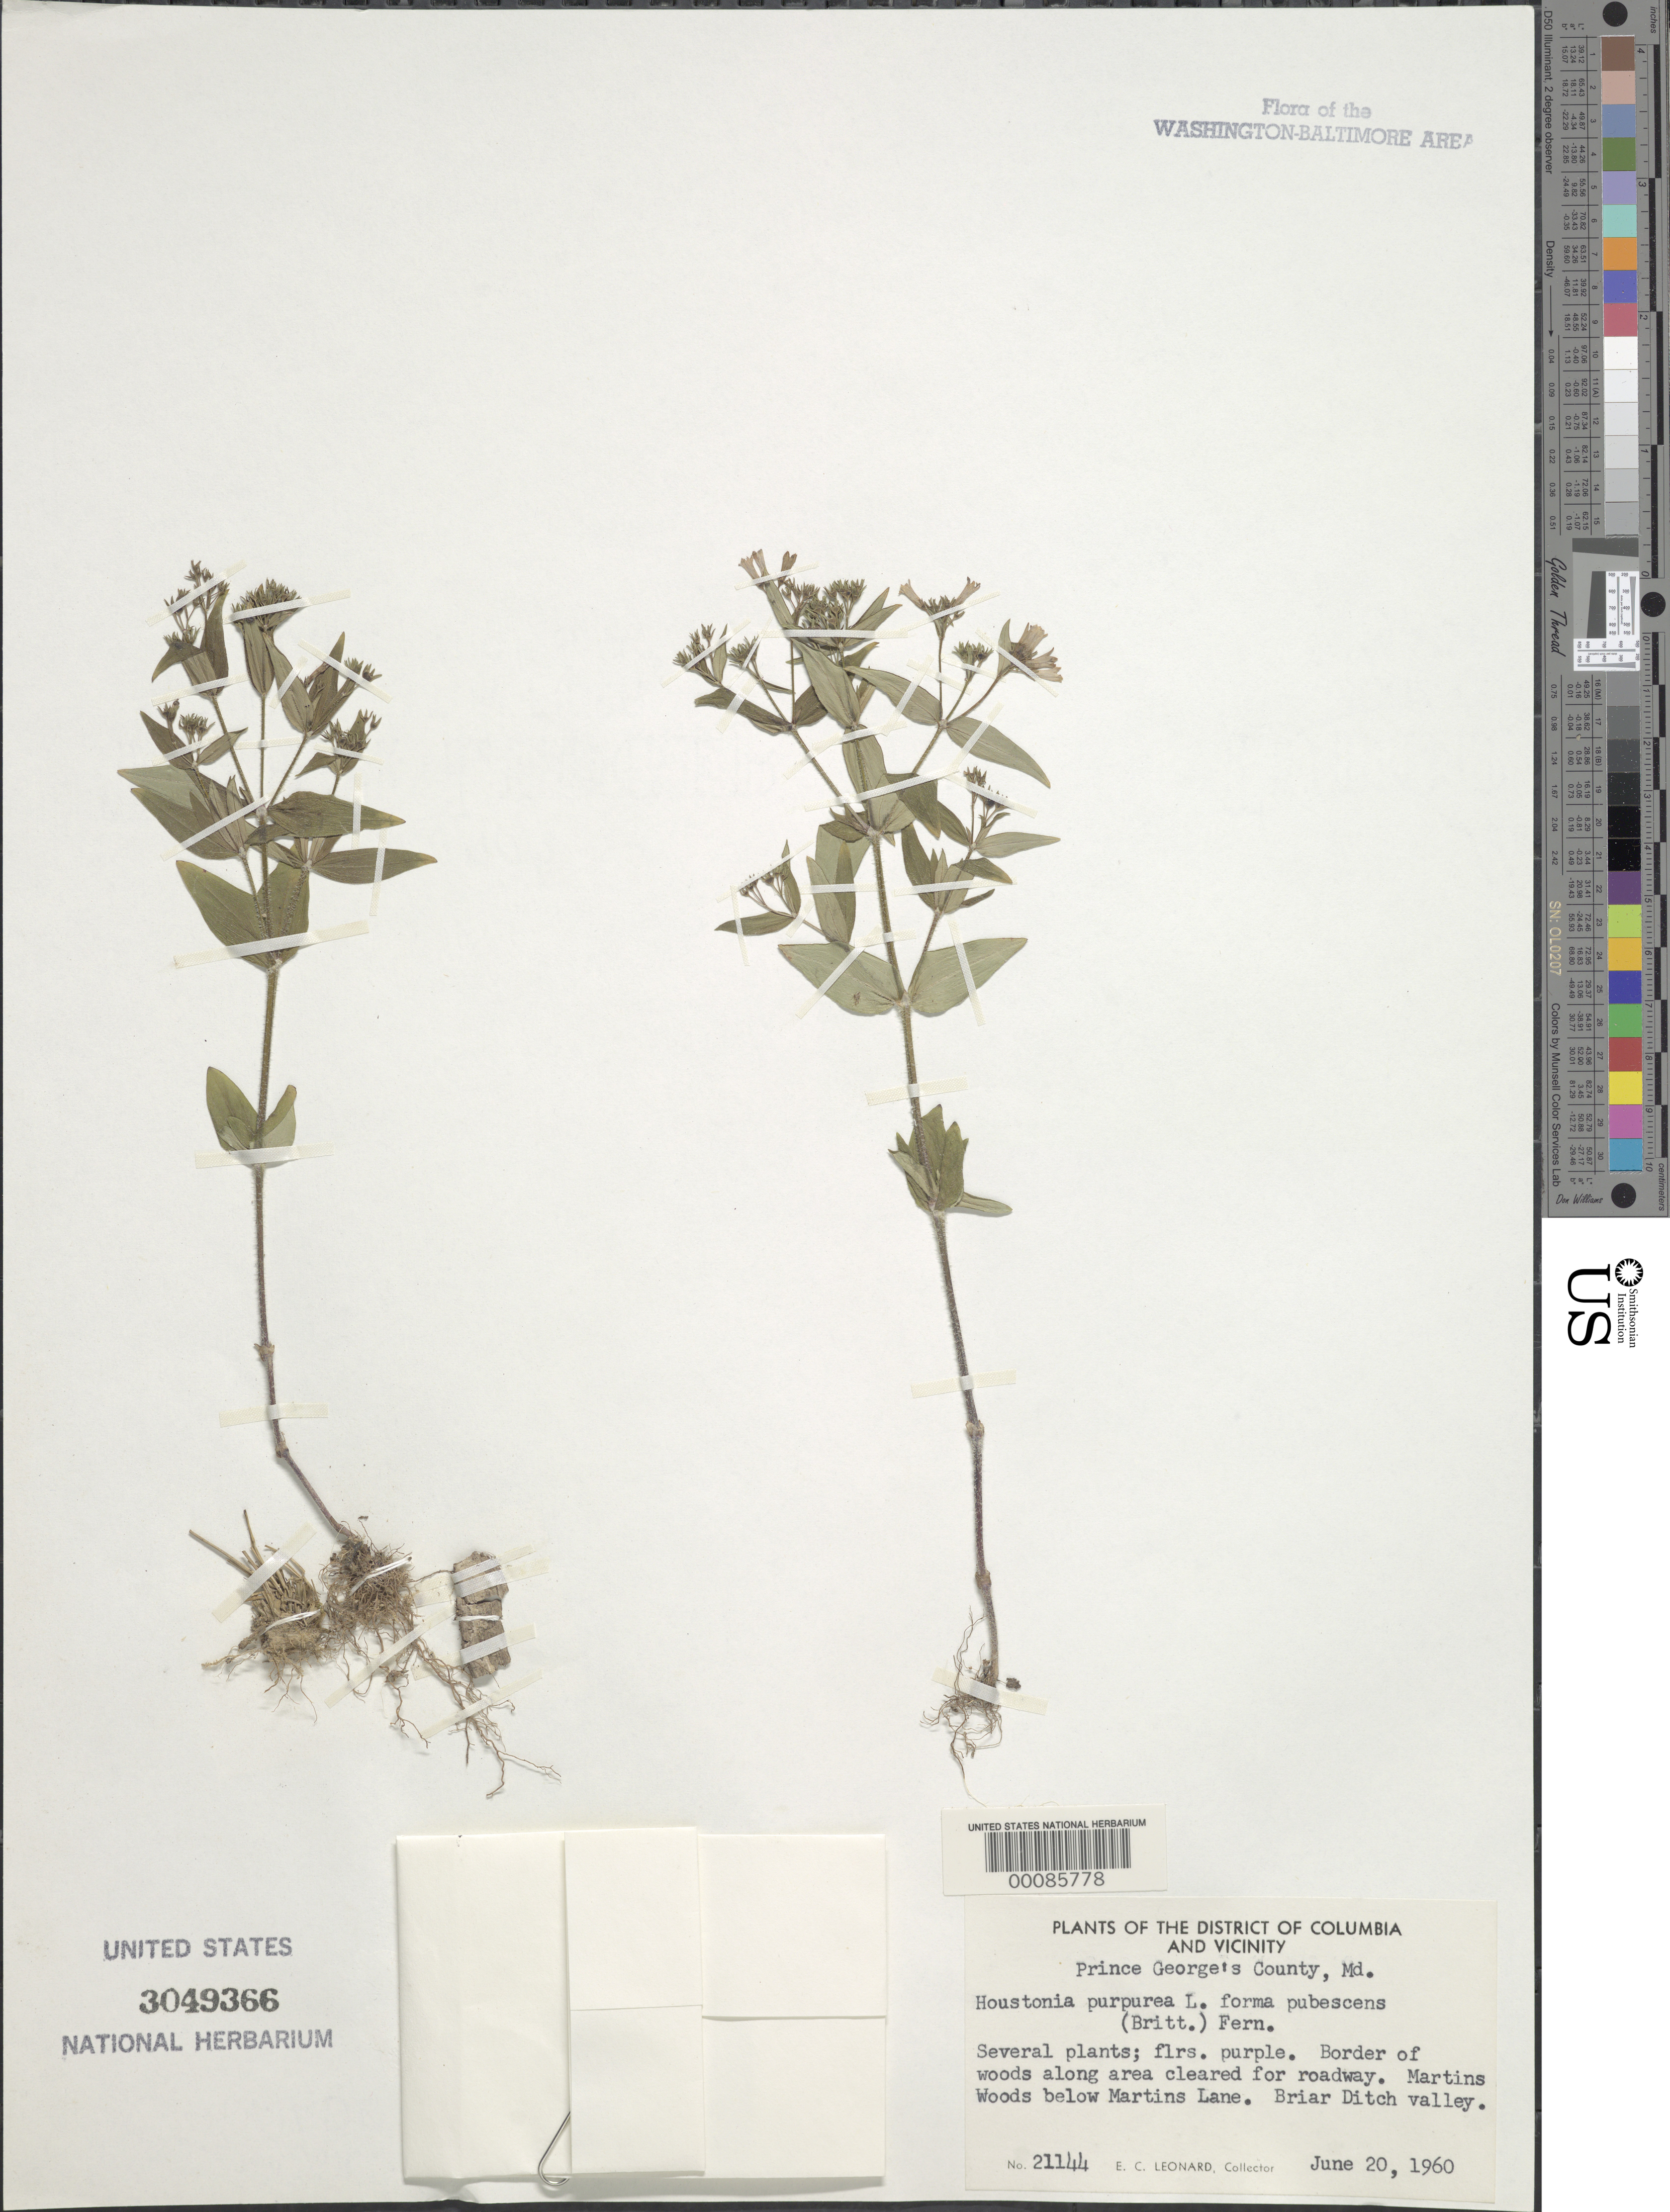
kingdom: Plantae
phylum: Tracheophyta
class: Magnoliopsida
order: Gentianales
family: Rubiaceae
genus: Houstonia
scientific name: Houstonia purpurea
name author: L.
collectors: E. C. Leonard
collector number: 21144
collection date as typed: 20 Jun 1960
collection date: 1960-06-20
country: United States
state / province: Maryland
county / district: Prince George's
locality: Briar Ditch Valley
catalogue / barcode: US 3049366